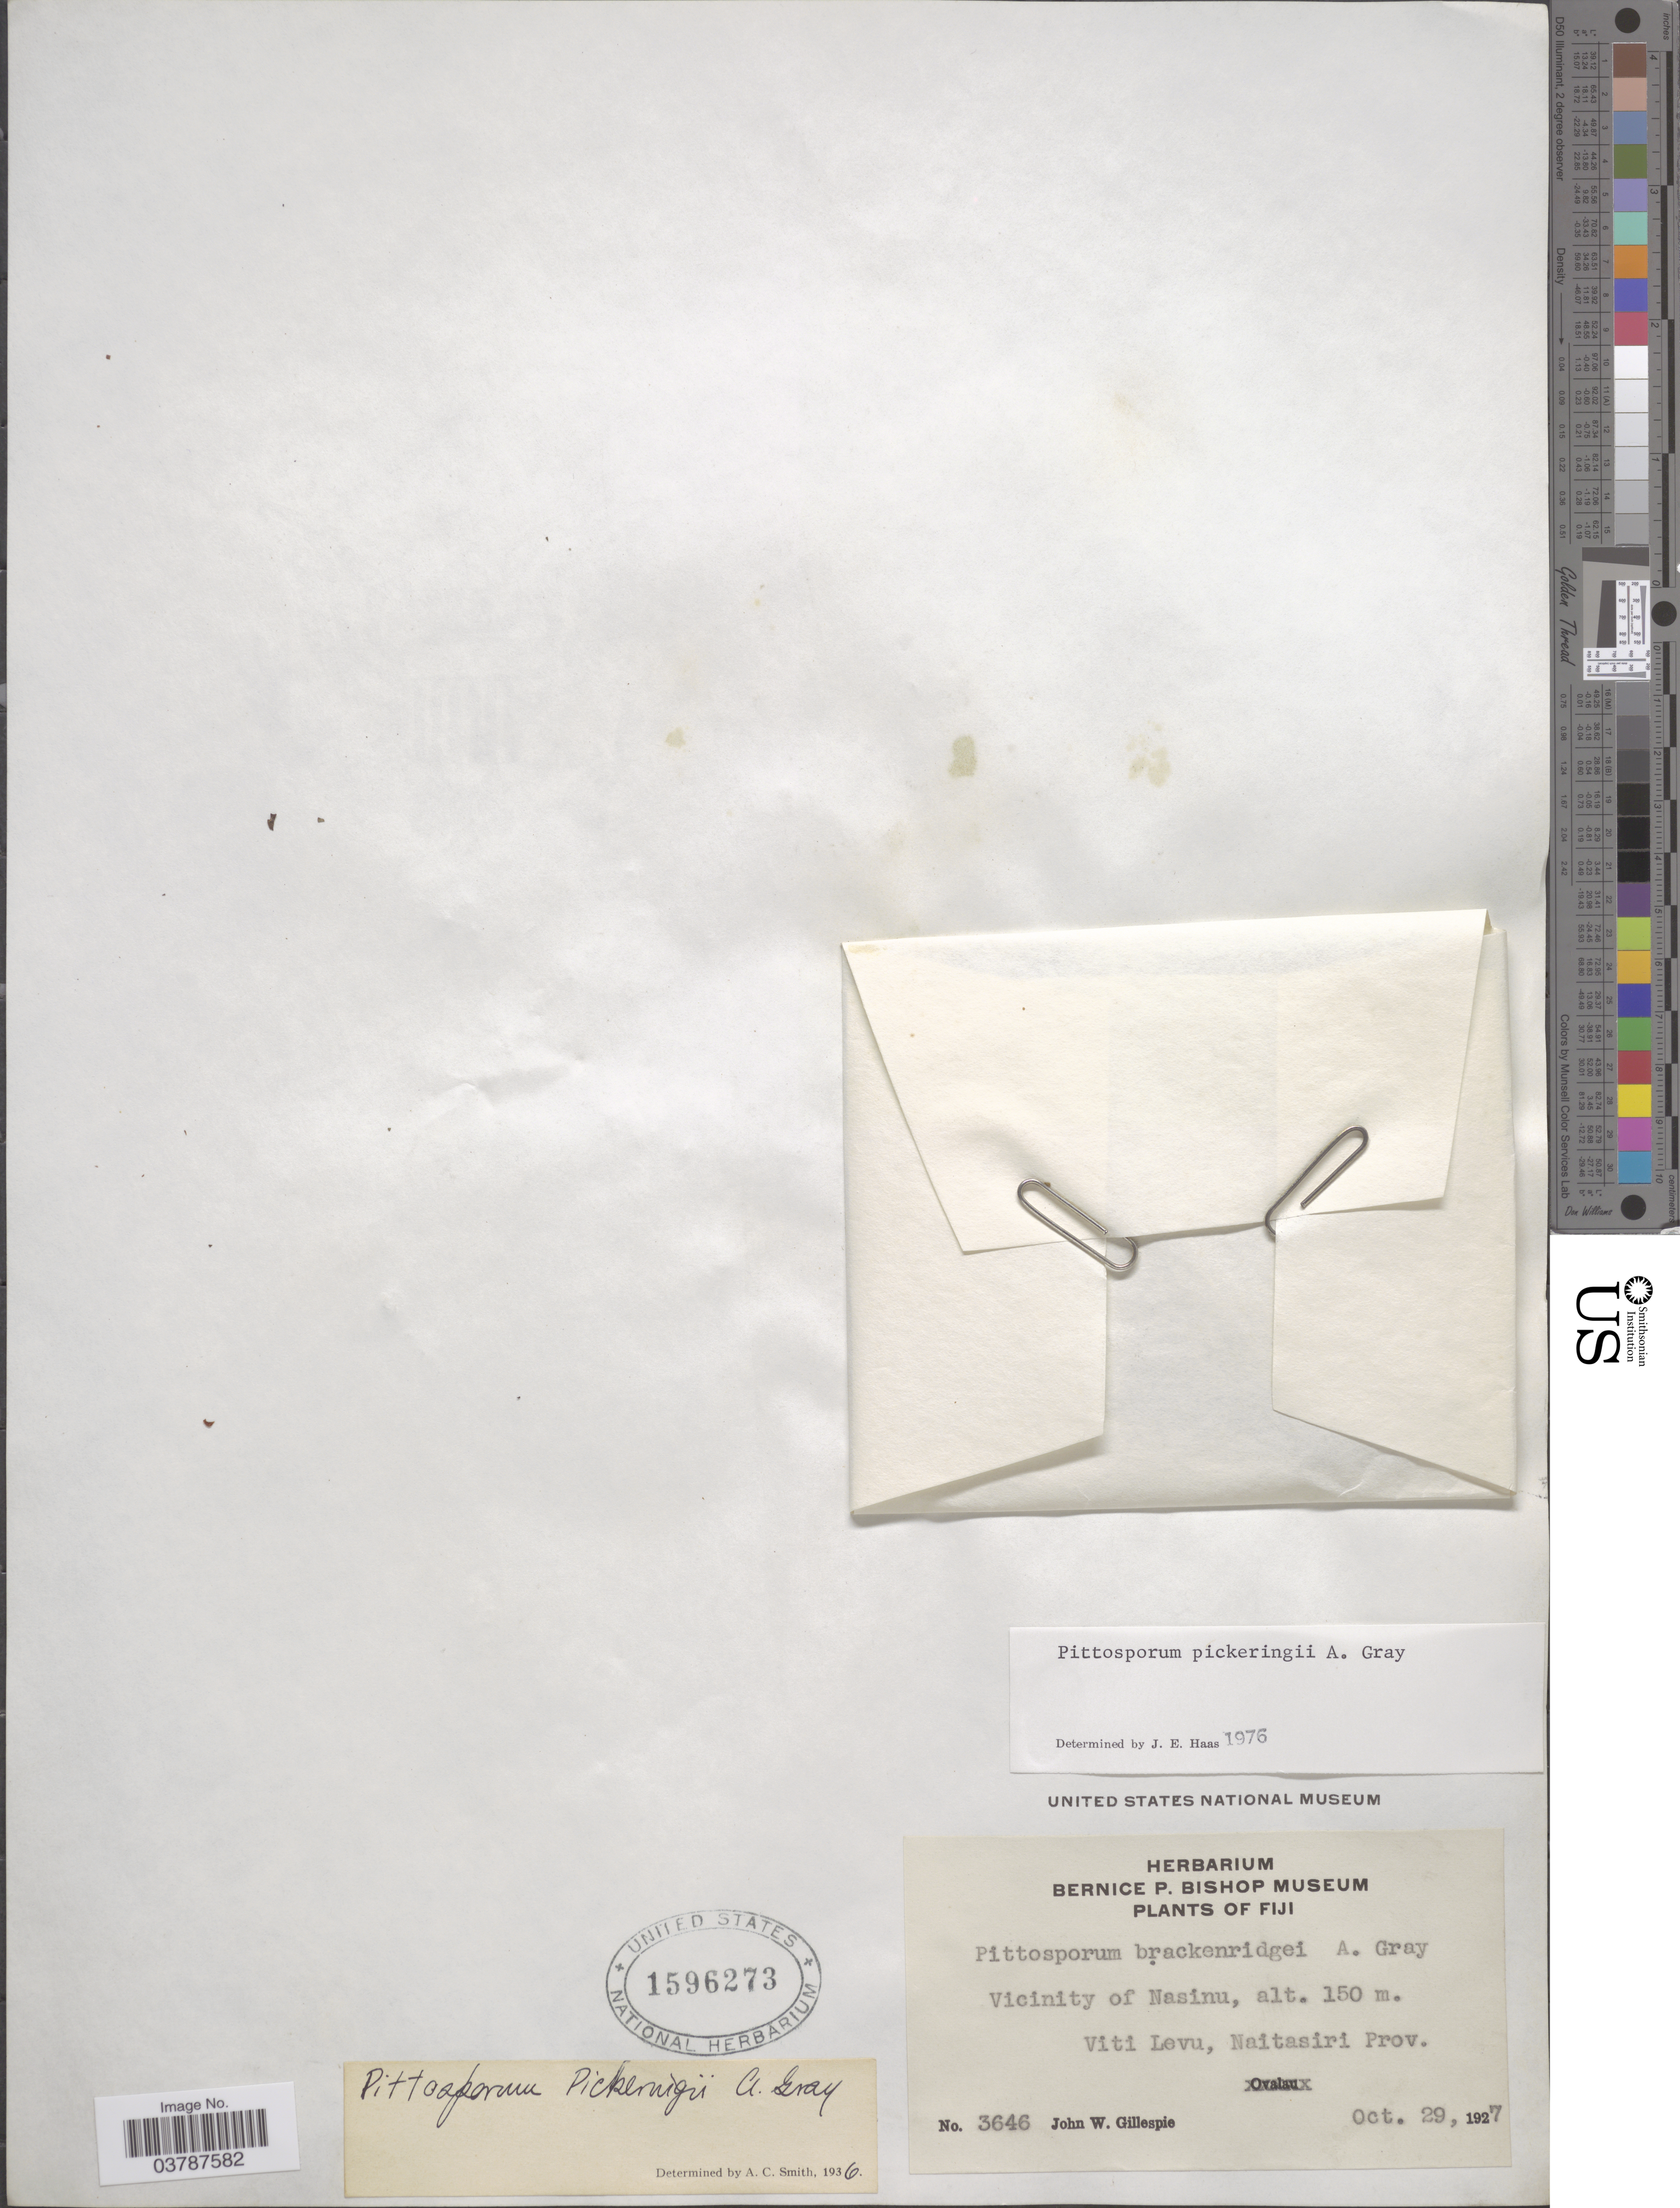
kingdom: Plantae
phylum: Tracheophyta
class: Magnoliopsida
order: Apiales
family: Pittosporaceae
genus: Pittosporum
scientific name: Pittosporum pickeringii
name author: A. Gray in Wilkes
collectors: J. W. Gillespie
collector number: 3646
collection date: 1927-10-29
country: Fiji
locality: Vicinity of Nasinu. Viti Levu, Naitasiri Prov.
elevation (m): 150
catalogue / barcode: US 1596273